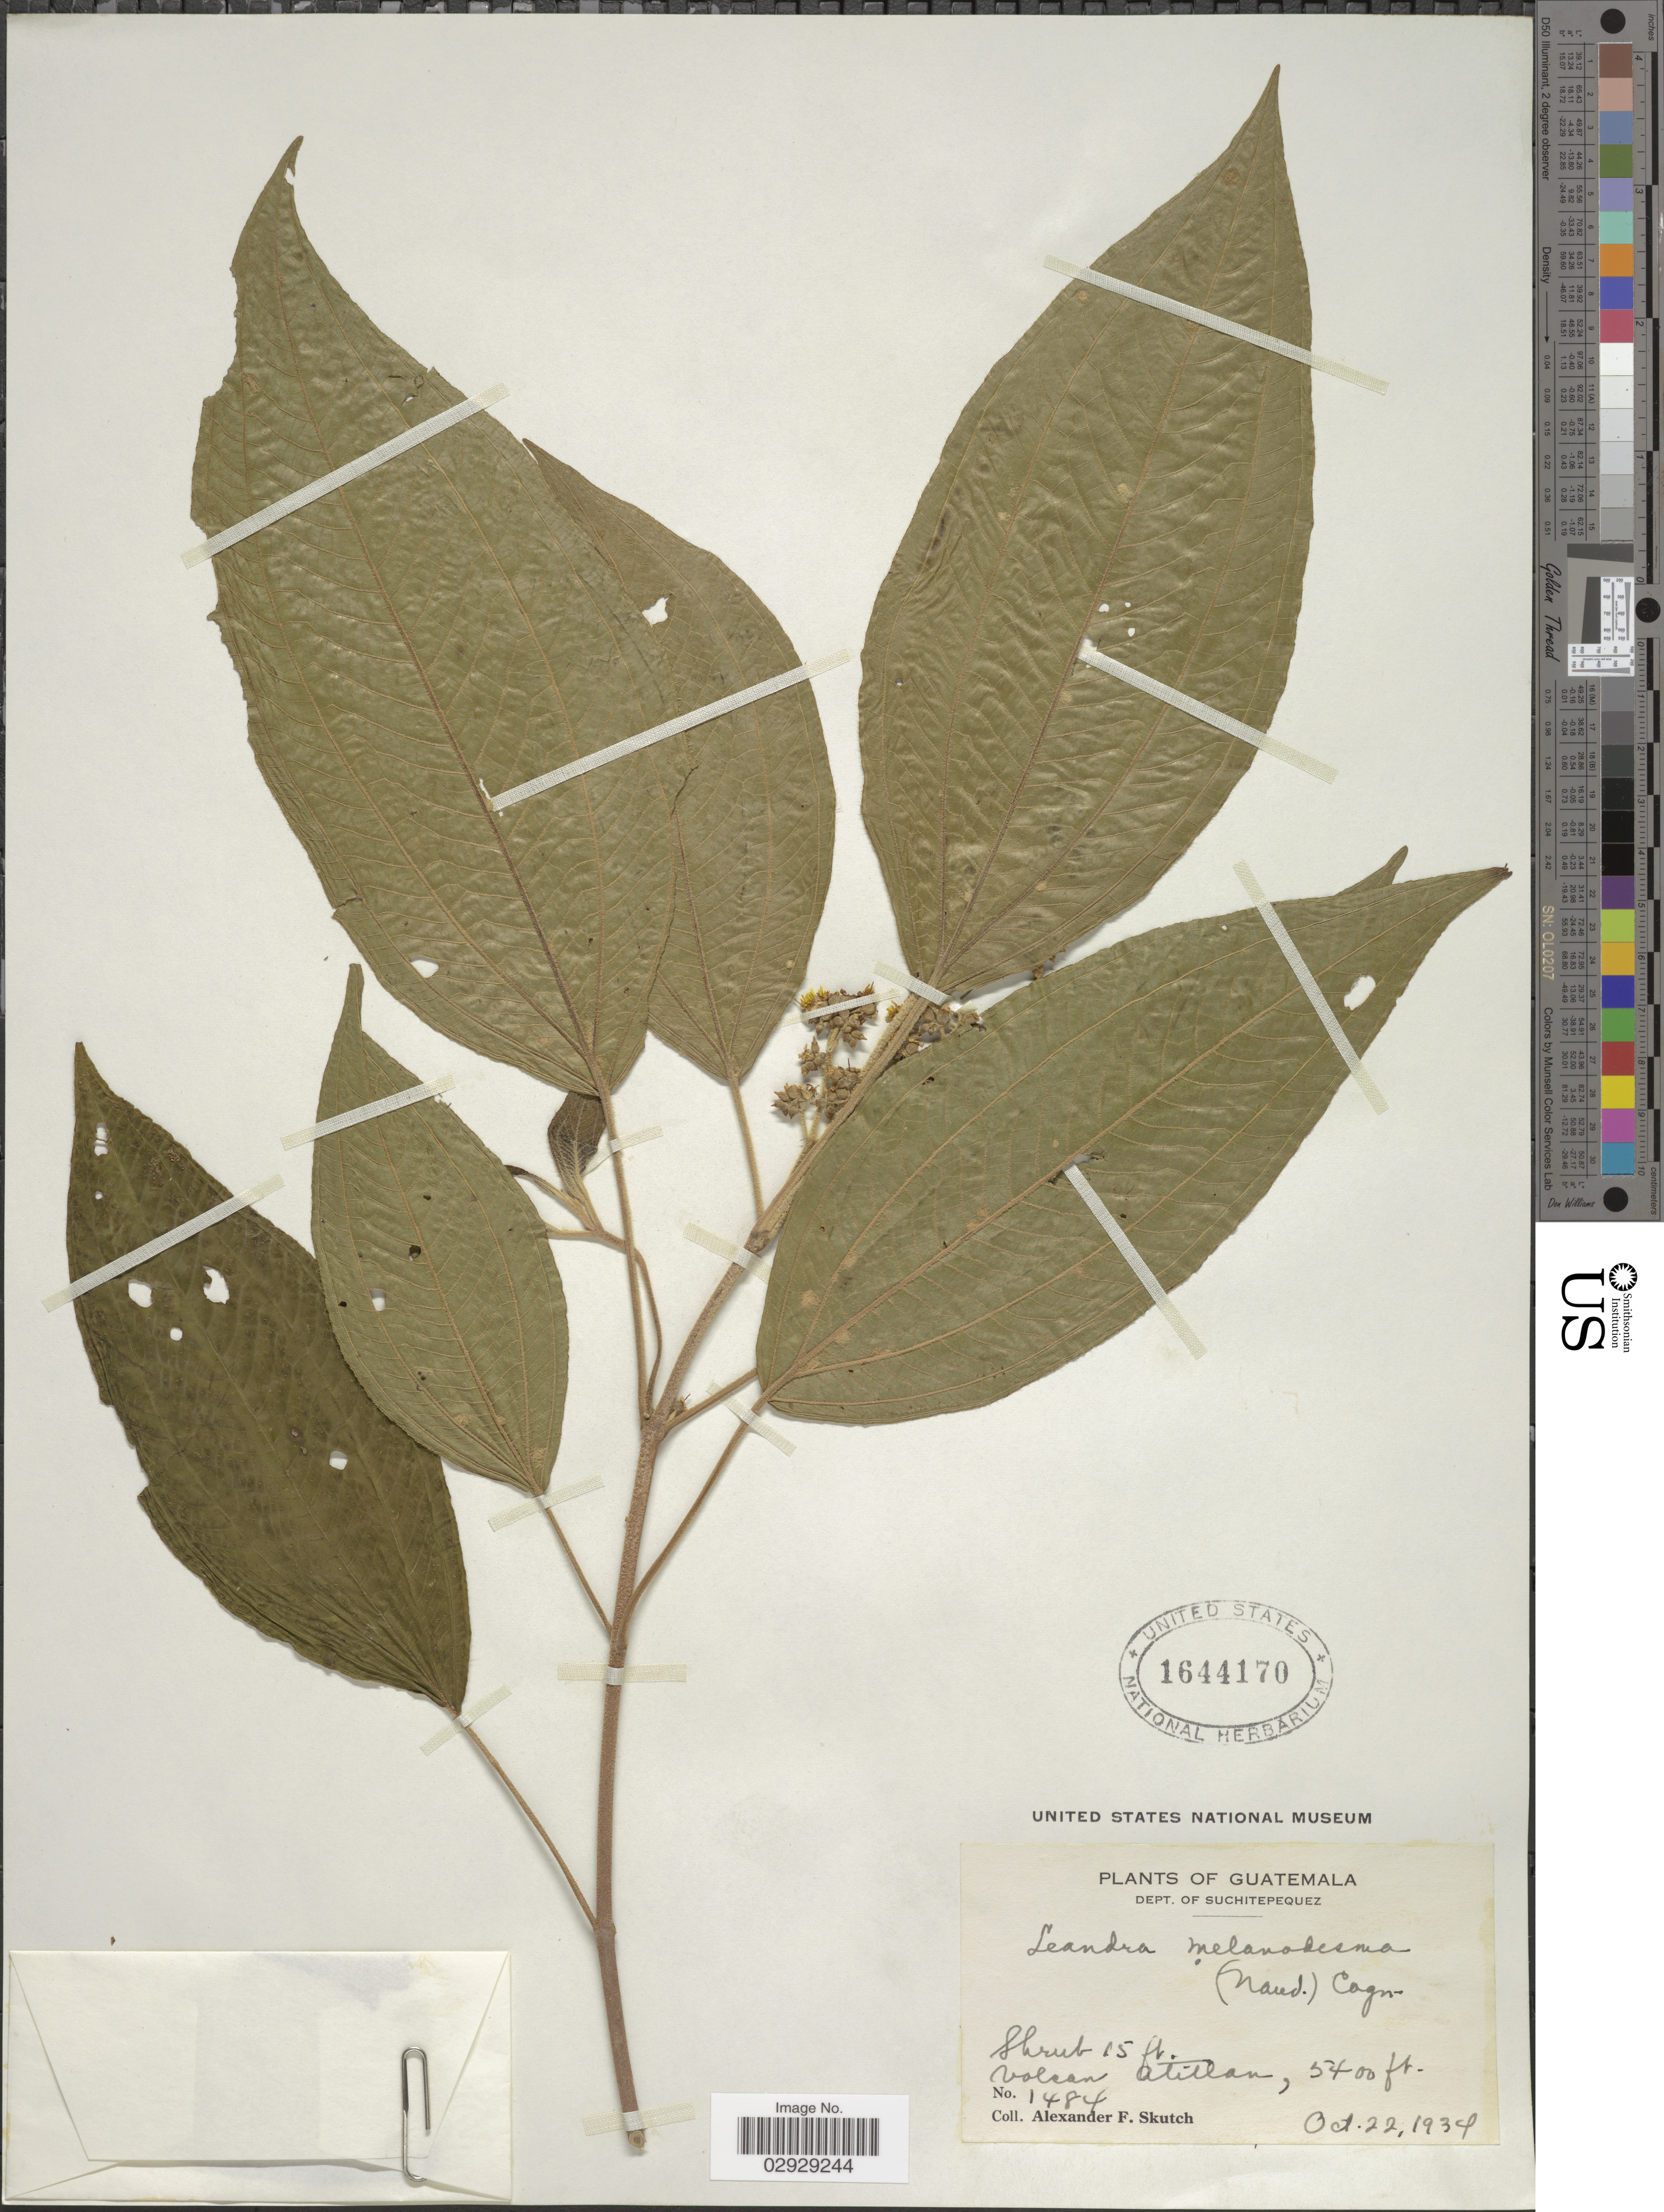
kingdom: Plantae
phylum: Tracheophyta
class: Magnoliopsida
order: Myrtales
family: Melastomataceae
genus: Leandra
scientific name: Leandra melanodesma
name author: (Naudin) Cogn.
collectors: A. F. Skutch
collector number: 1484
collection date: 1934-10-22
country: Guatemala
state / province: Suchitepéquez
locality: Dept. of Suchitepequez. Volcan Atitlan.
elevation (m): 1646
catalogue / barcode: US 1644170